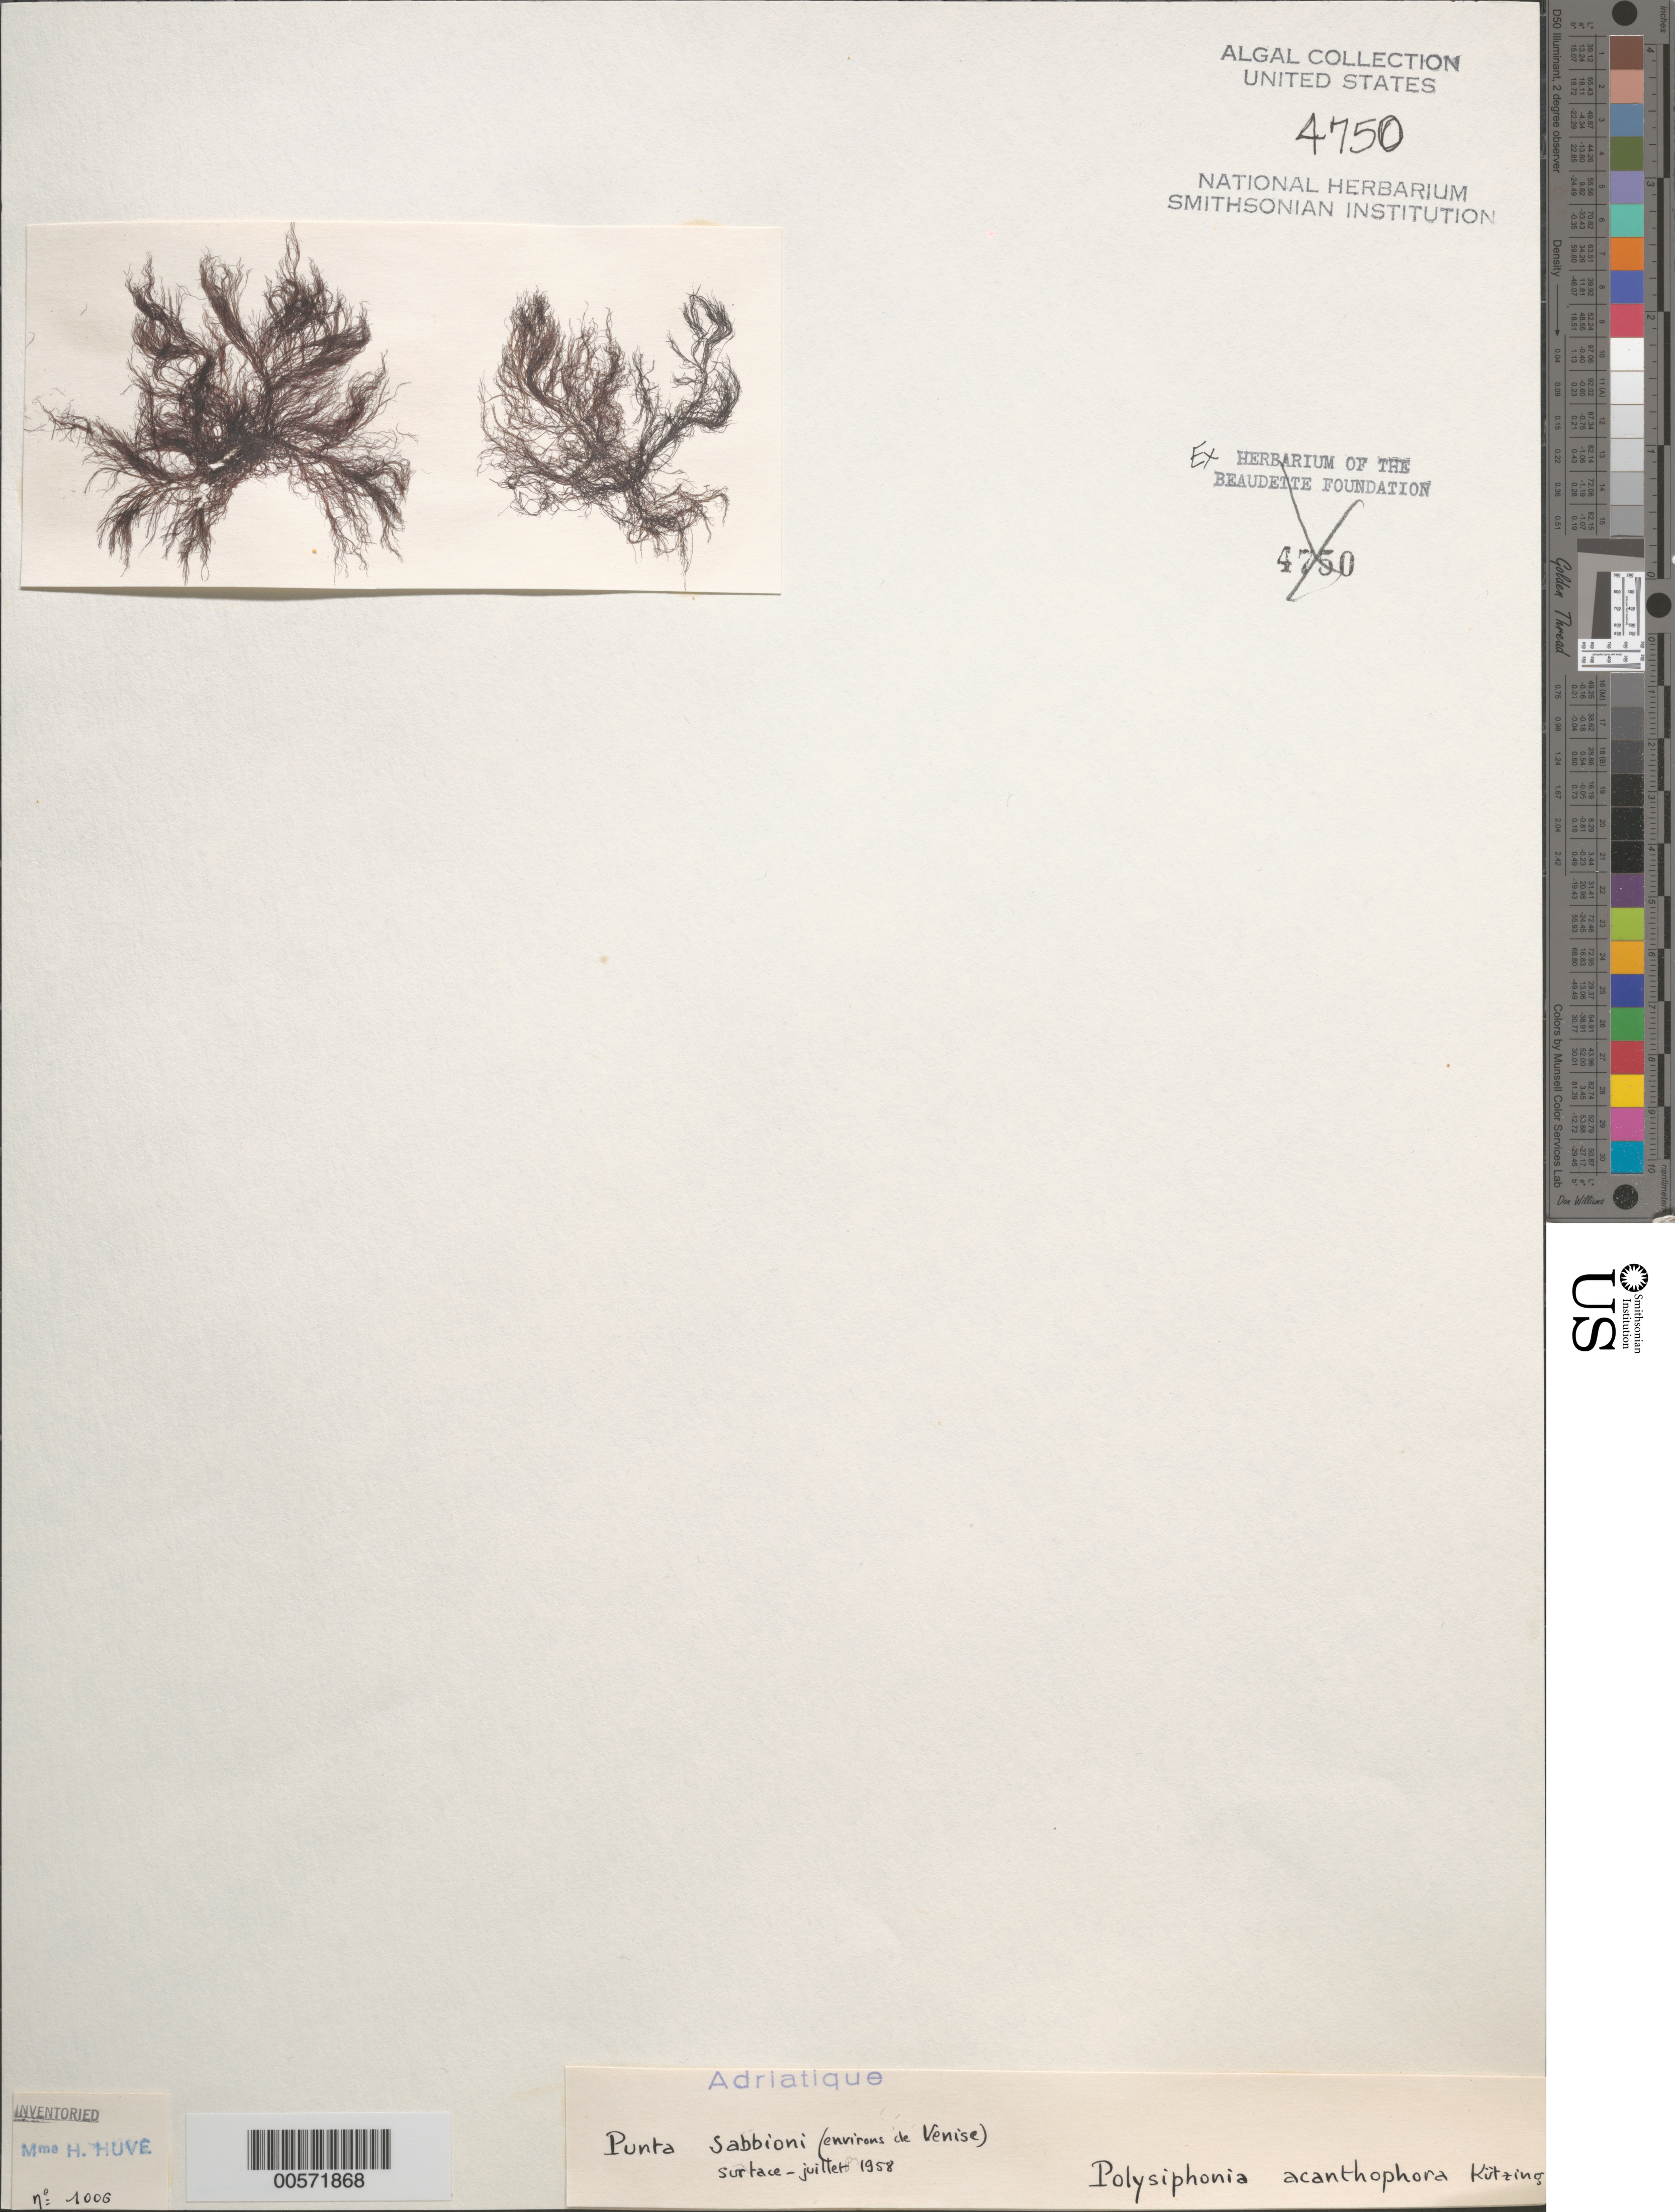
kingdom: Plantae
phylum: Rhodophyta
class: Florideophyceae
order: Ceramiales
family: Rhodomelaceae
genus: Neosiphonia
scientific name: Neosiphonia sertularioides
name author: (Gratel.) K.W. Nam & Kang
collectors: H. Huvé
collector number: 1006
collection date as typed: Jul 1958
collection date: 1958-07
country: Italy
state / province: Veneto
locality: Punta sabbioni, near venice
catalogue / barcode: US 4750